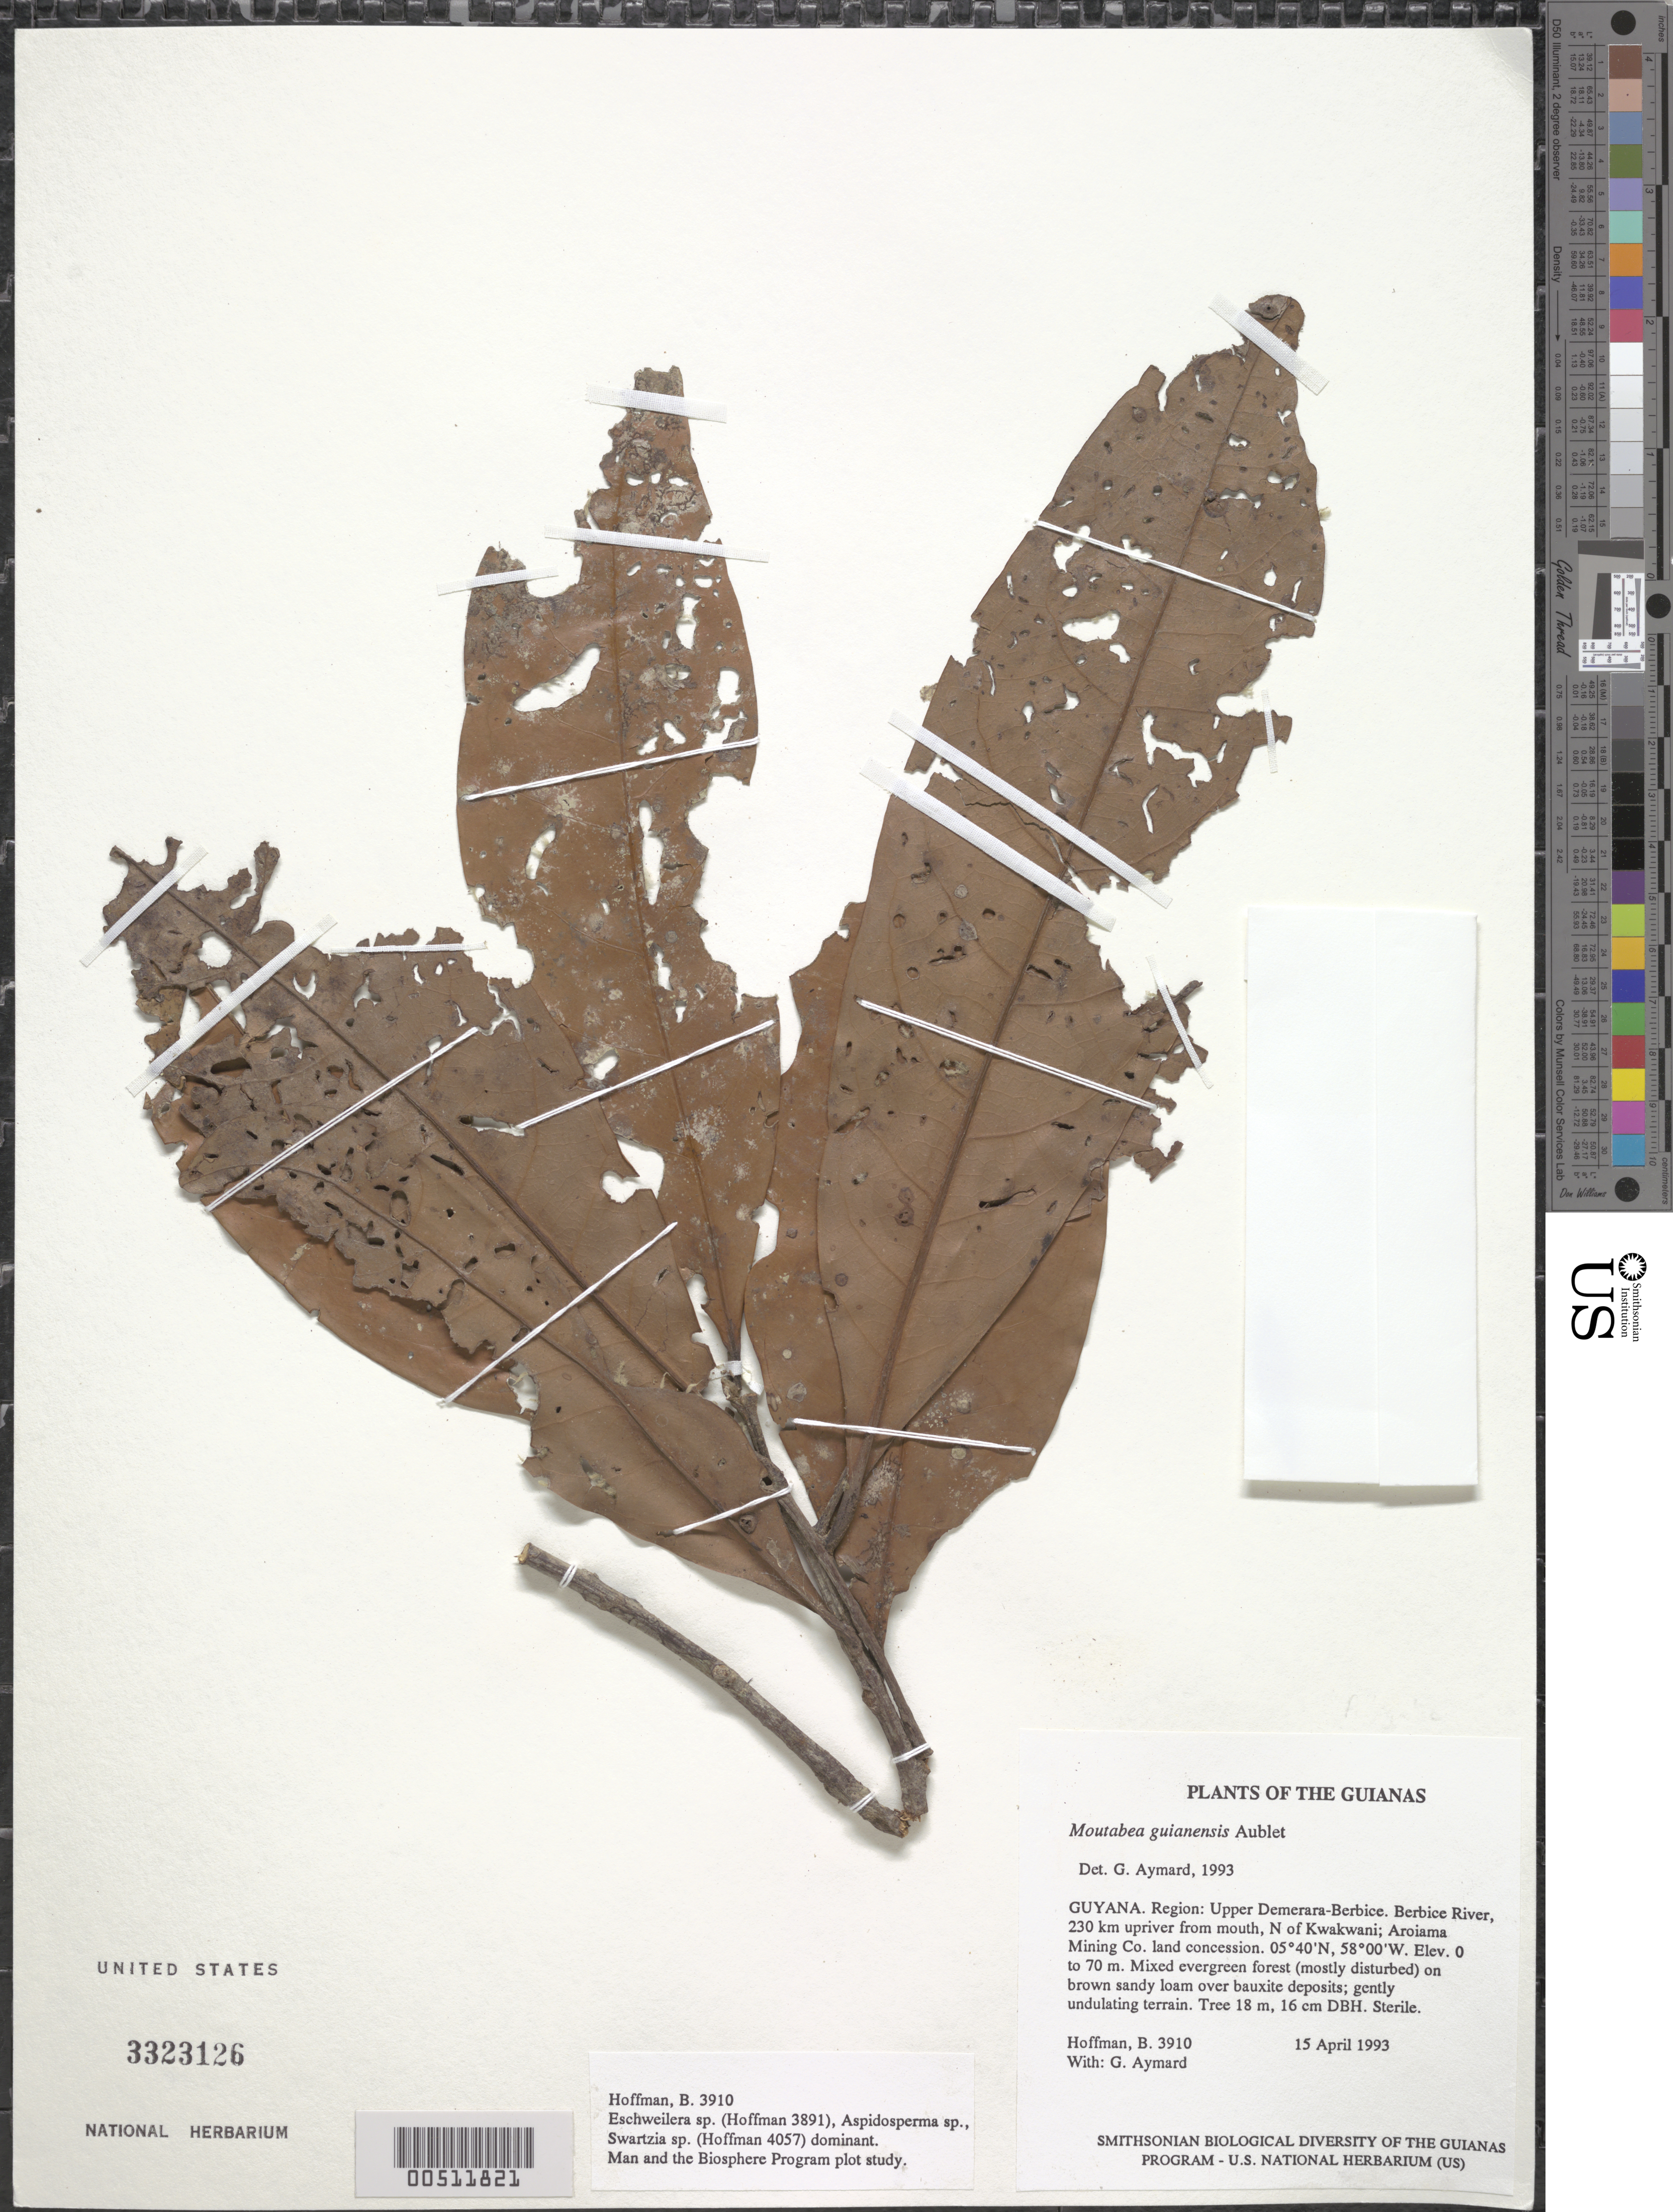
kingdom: Plantae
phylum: Tracheophyta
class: Magnoliopsida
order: Magnoliales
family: Annonaceae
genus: Unonopsis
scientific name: Unonopsis guatterioides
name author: (A. DC.) R.E. Fr.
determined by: Maas, Paul J. M.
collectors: B. Hoffman & G. A. Aymard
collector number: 3910 a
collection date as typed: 15 April 1993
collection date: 1993-04-15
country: Guyana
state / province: U. Demerara-Berbice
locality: Berbice River, 230 km upriver from mouth, N of Kwakwani; Aroiama Mining Co. land concession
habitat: Mixed evergreen forest (mostly disturbed) on brown sandy loam over bauxite deposits; gently undulating terrain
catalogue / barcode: US 3323126